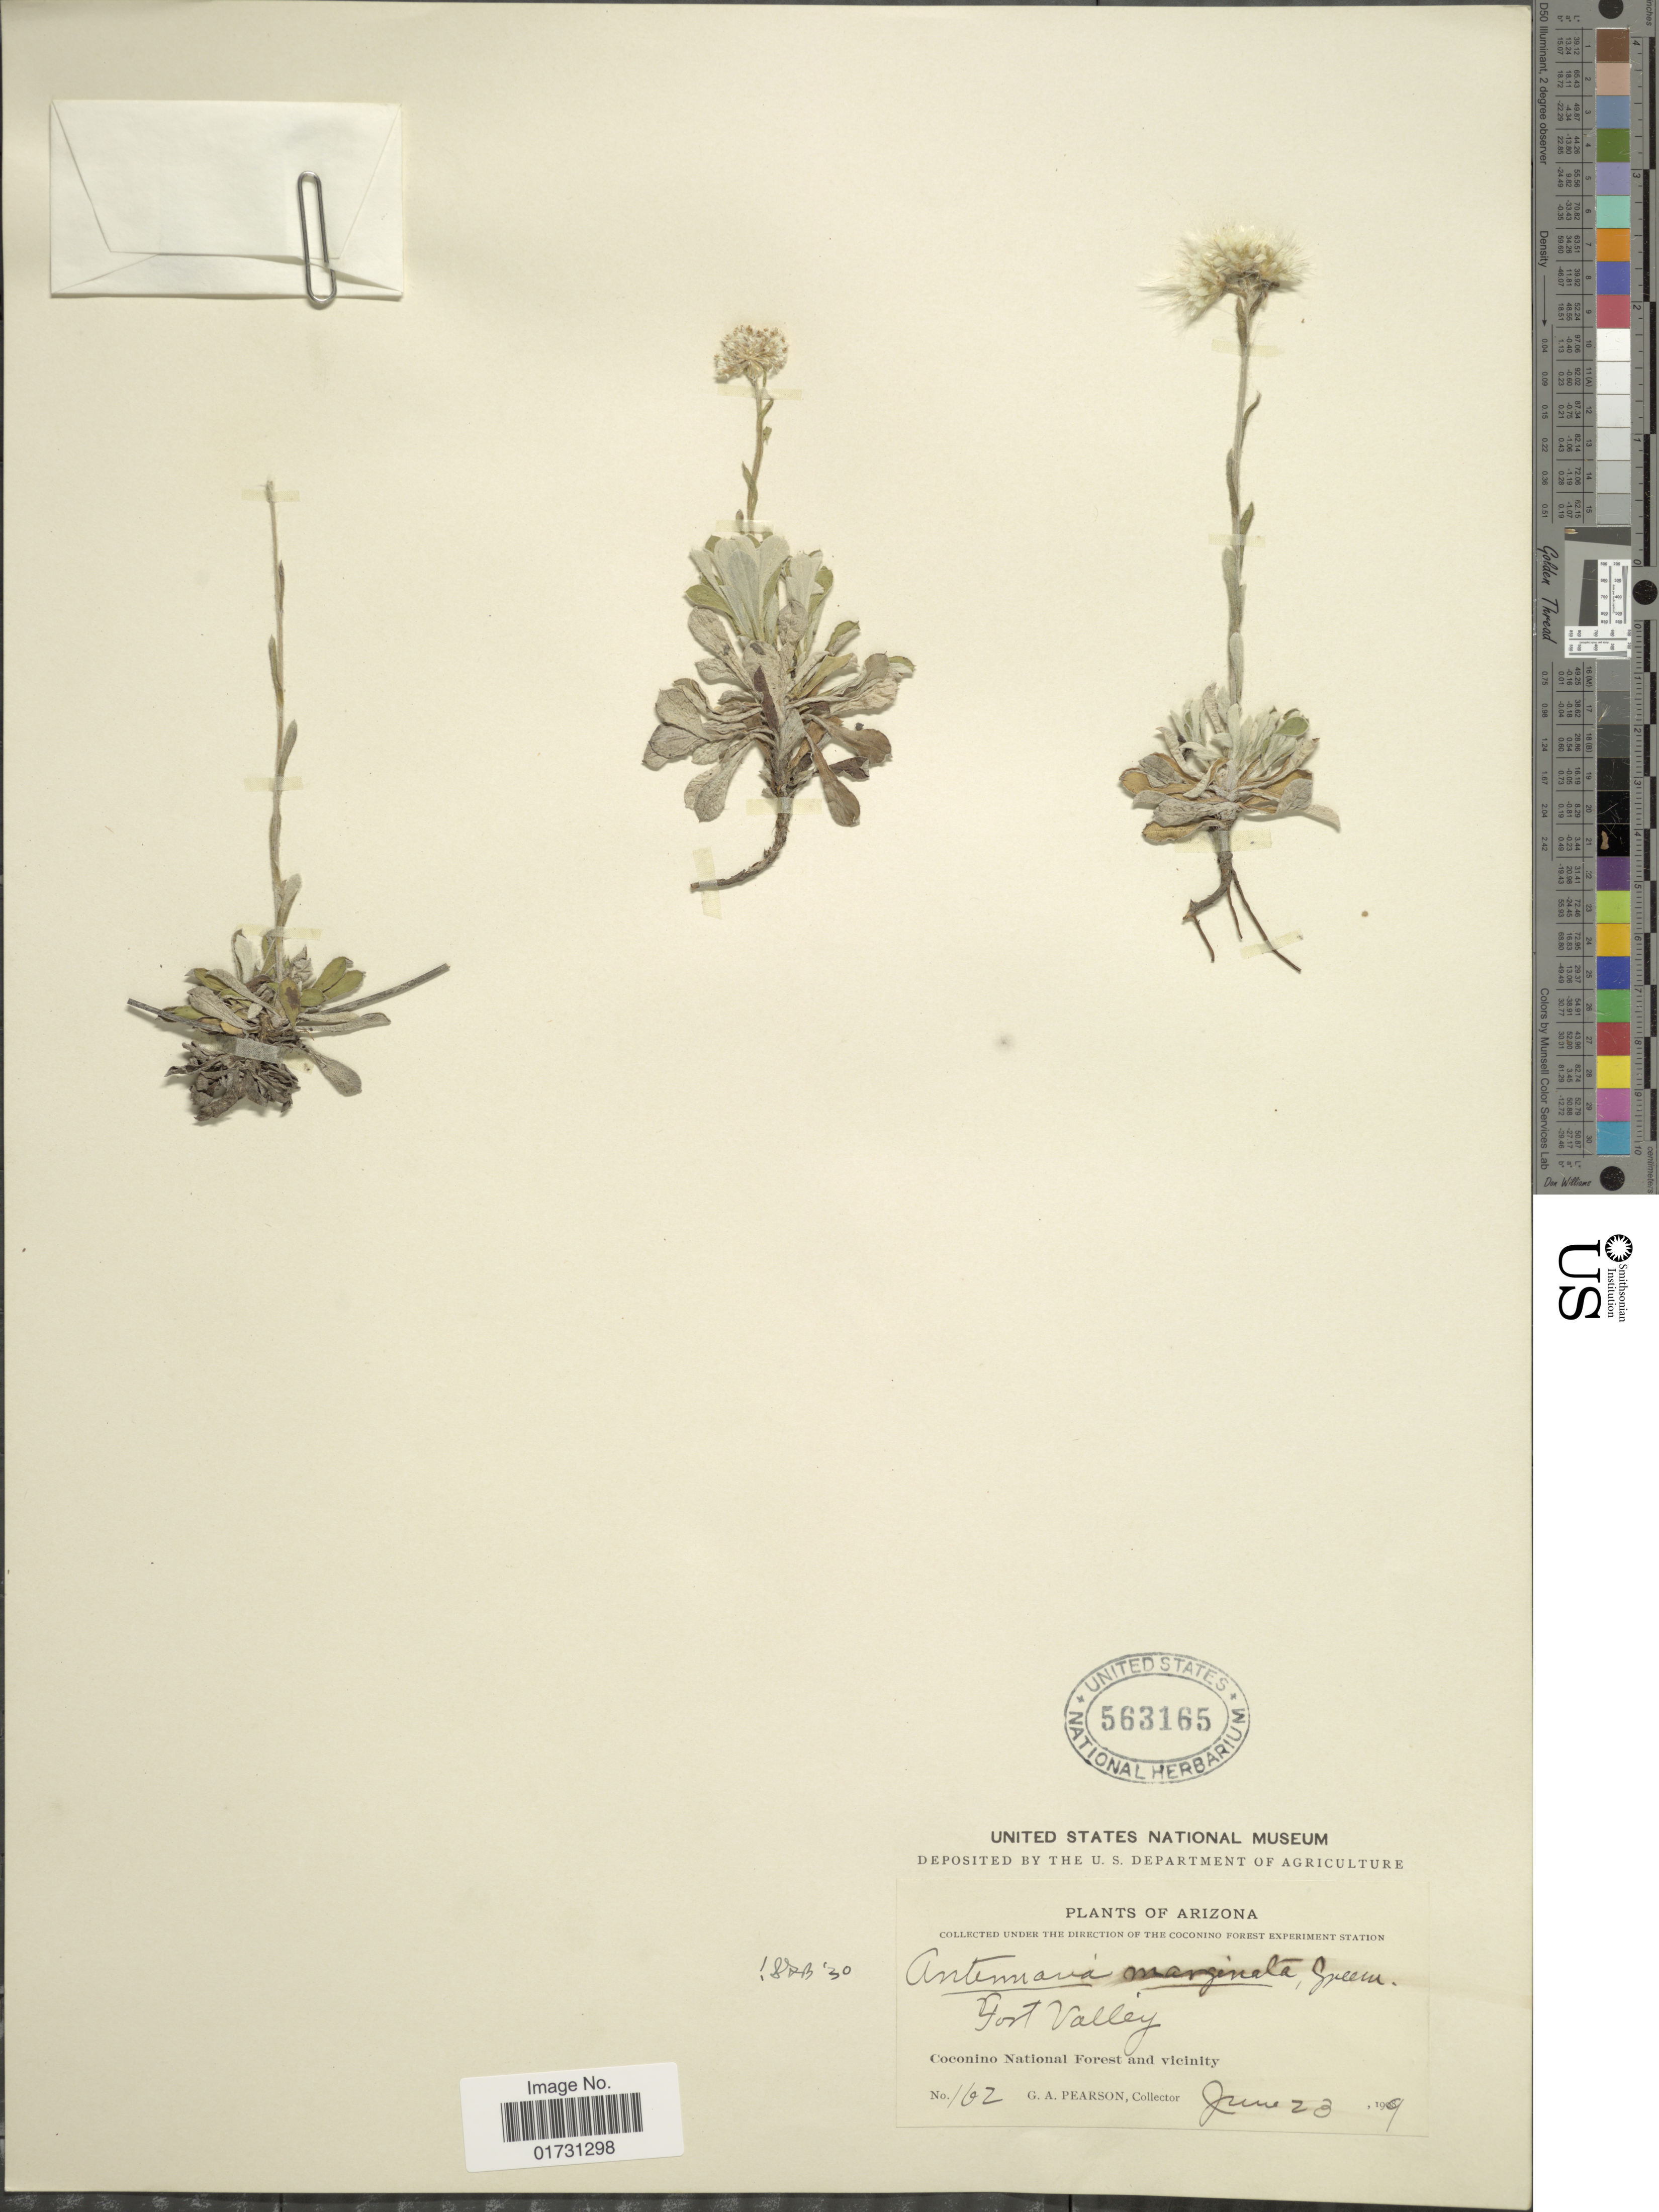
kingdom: Plantae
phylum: Tracheophyta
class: Magnoliopsida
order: Asterales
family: Asteraceae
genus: Antennaria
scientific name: Antennaria marginata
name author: Greene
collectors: G. A. Pearson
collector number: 162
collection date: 1909-06-23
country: United States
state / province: Arizona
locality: Coconino National Forest and vicinity, Fort Valley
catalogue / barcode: US 563165